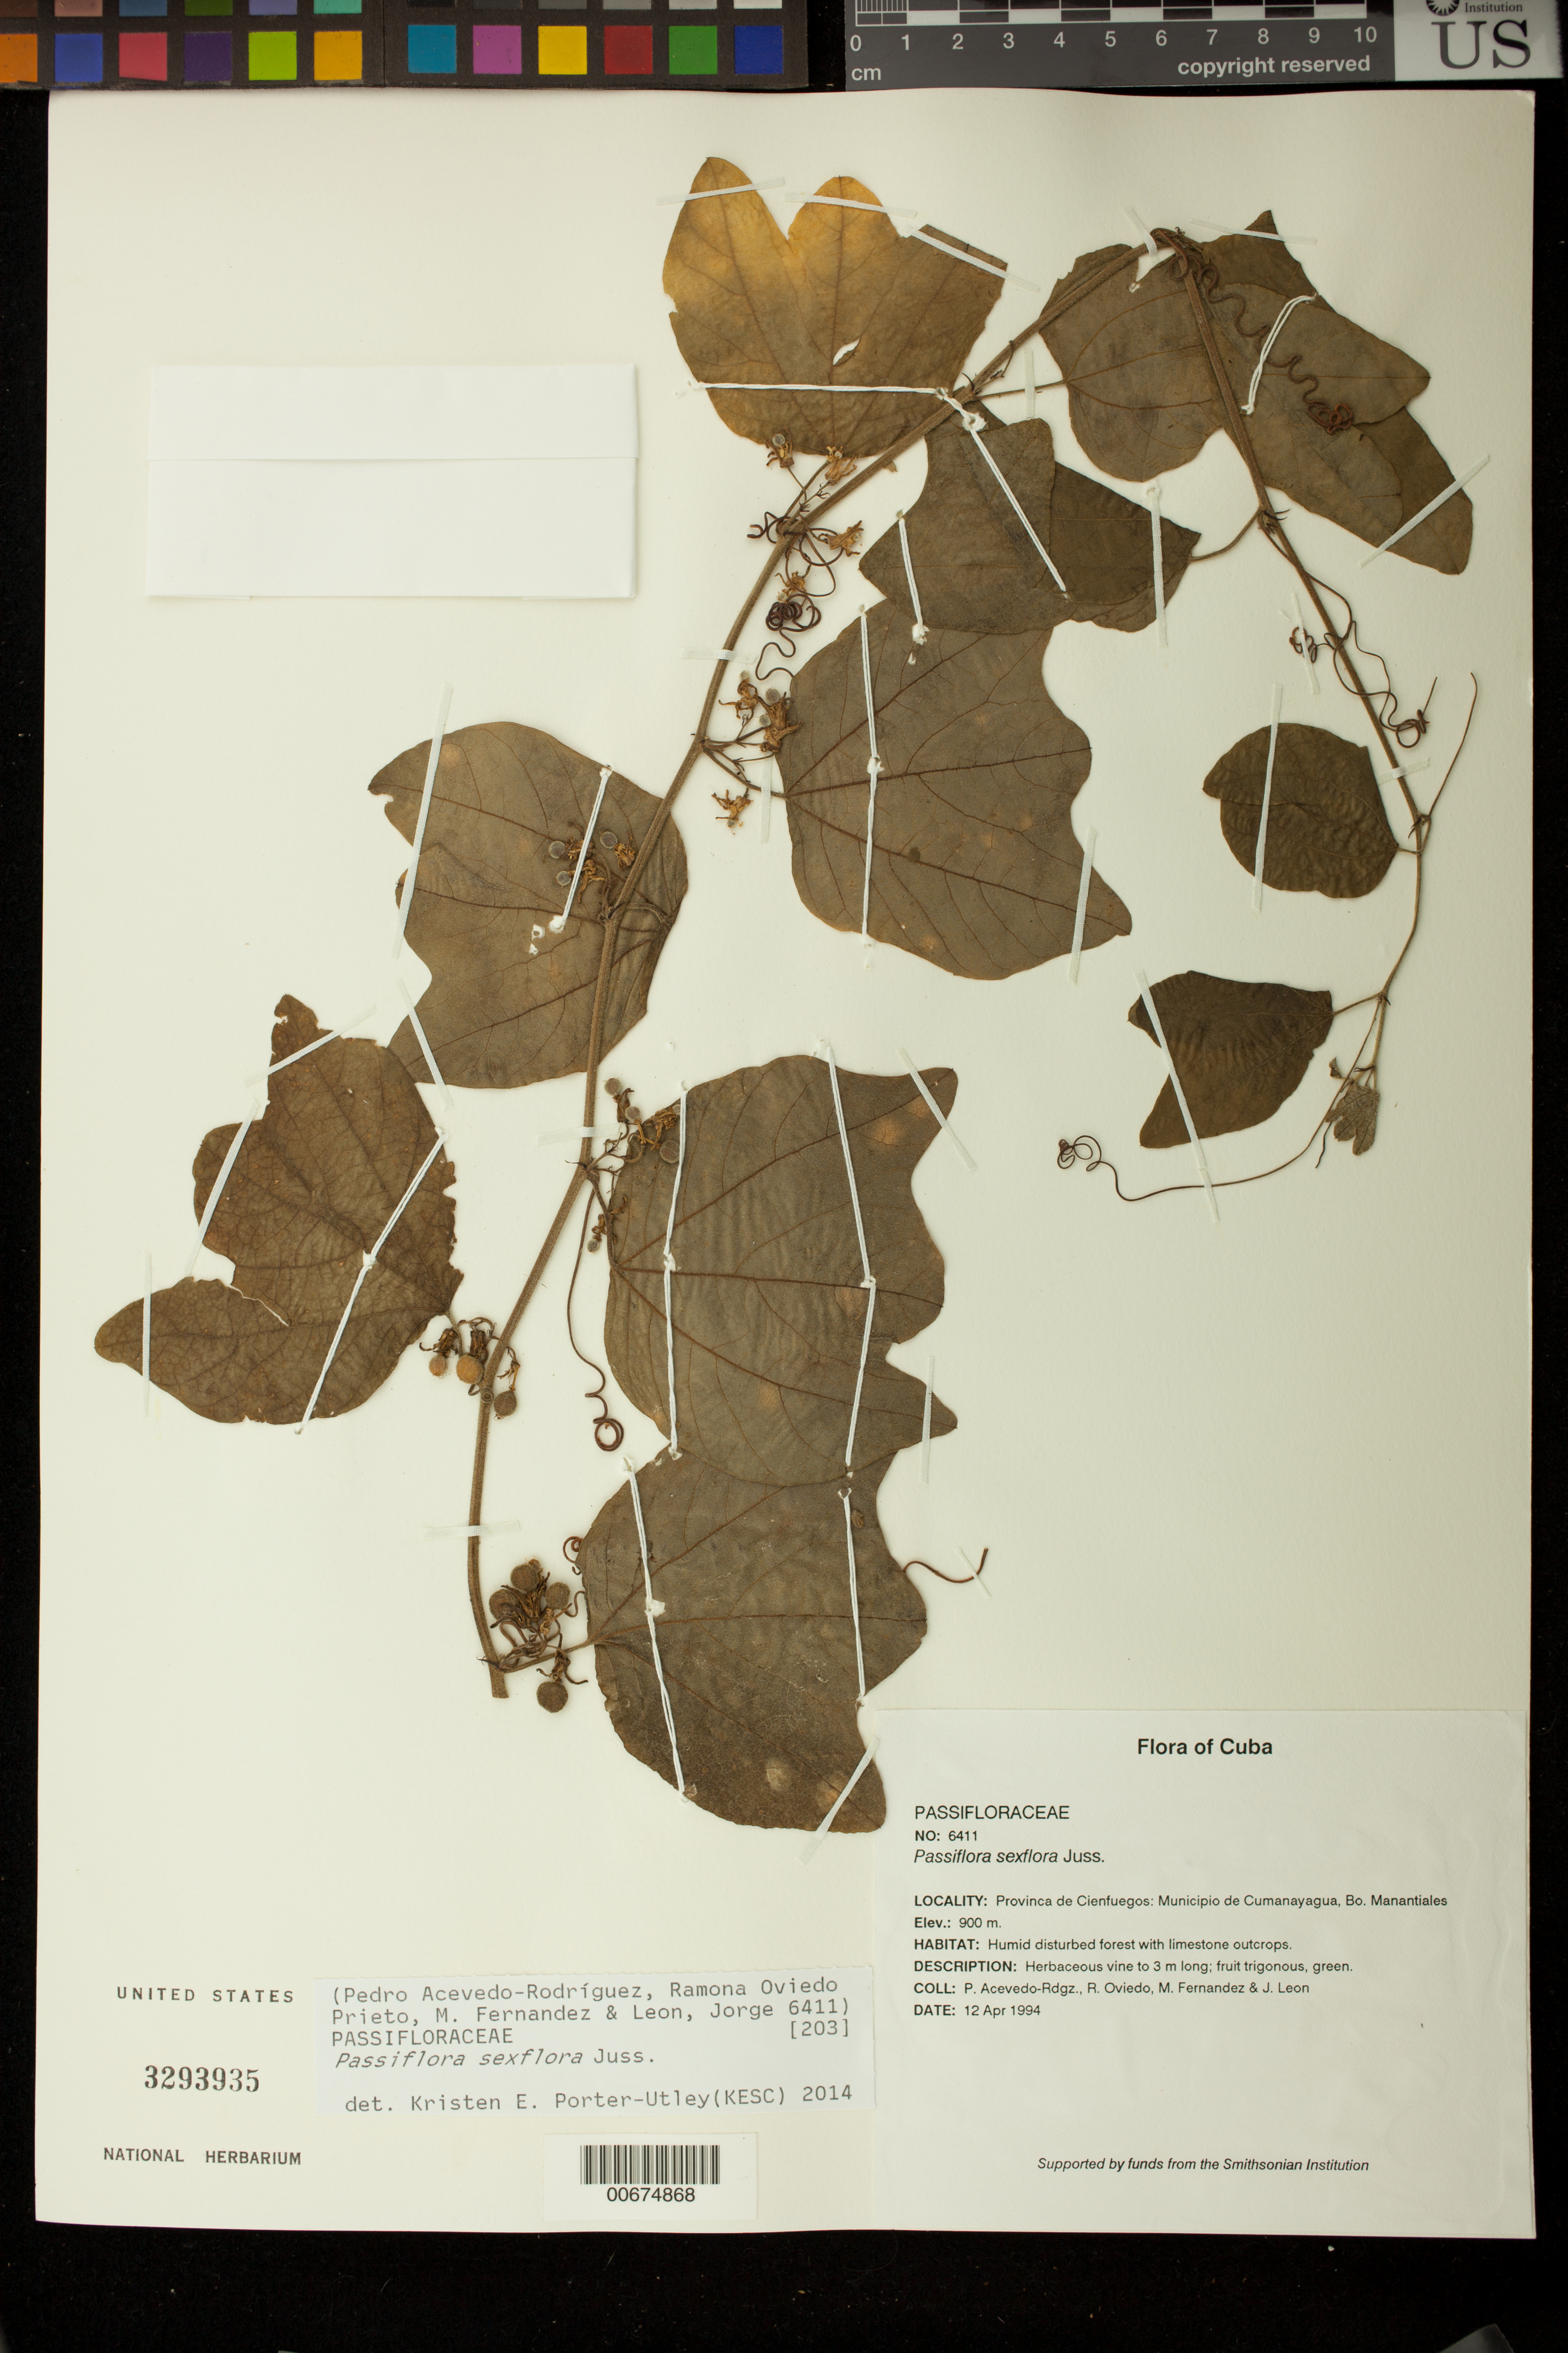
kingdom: Plantae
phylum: Tracheophyta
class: Magnoliopsida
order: Malpighiales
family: Passifloraceae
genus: Passiflora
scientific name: Passiflora sexflora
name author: Juss.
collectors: P. Acevedo-Rodr., R. Oviedo, M. Fernández & J. León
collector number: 6411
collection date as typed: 12 Apr 1994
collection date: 1994-04-12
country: Cuba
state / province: Cienfuegos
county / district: Municipio de Cumanayagua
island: Cuba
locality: Bo Manantiales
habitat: Humid disturbed forest with limestone outcrops.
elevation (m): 900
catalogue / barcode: US 3293935